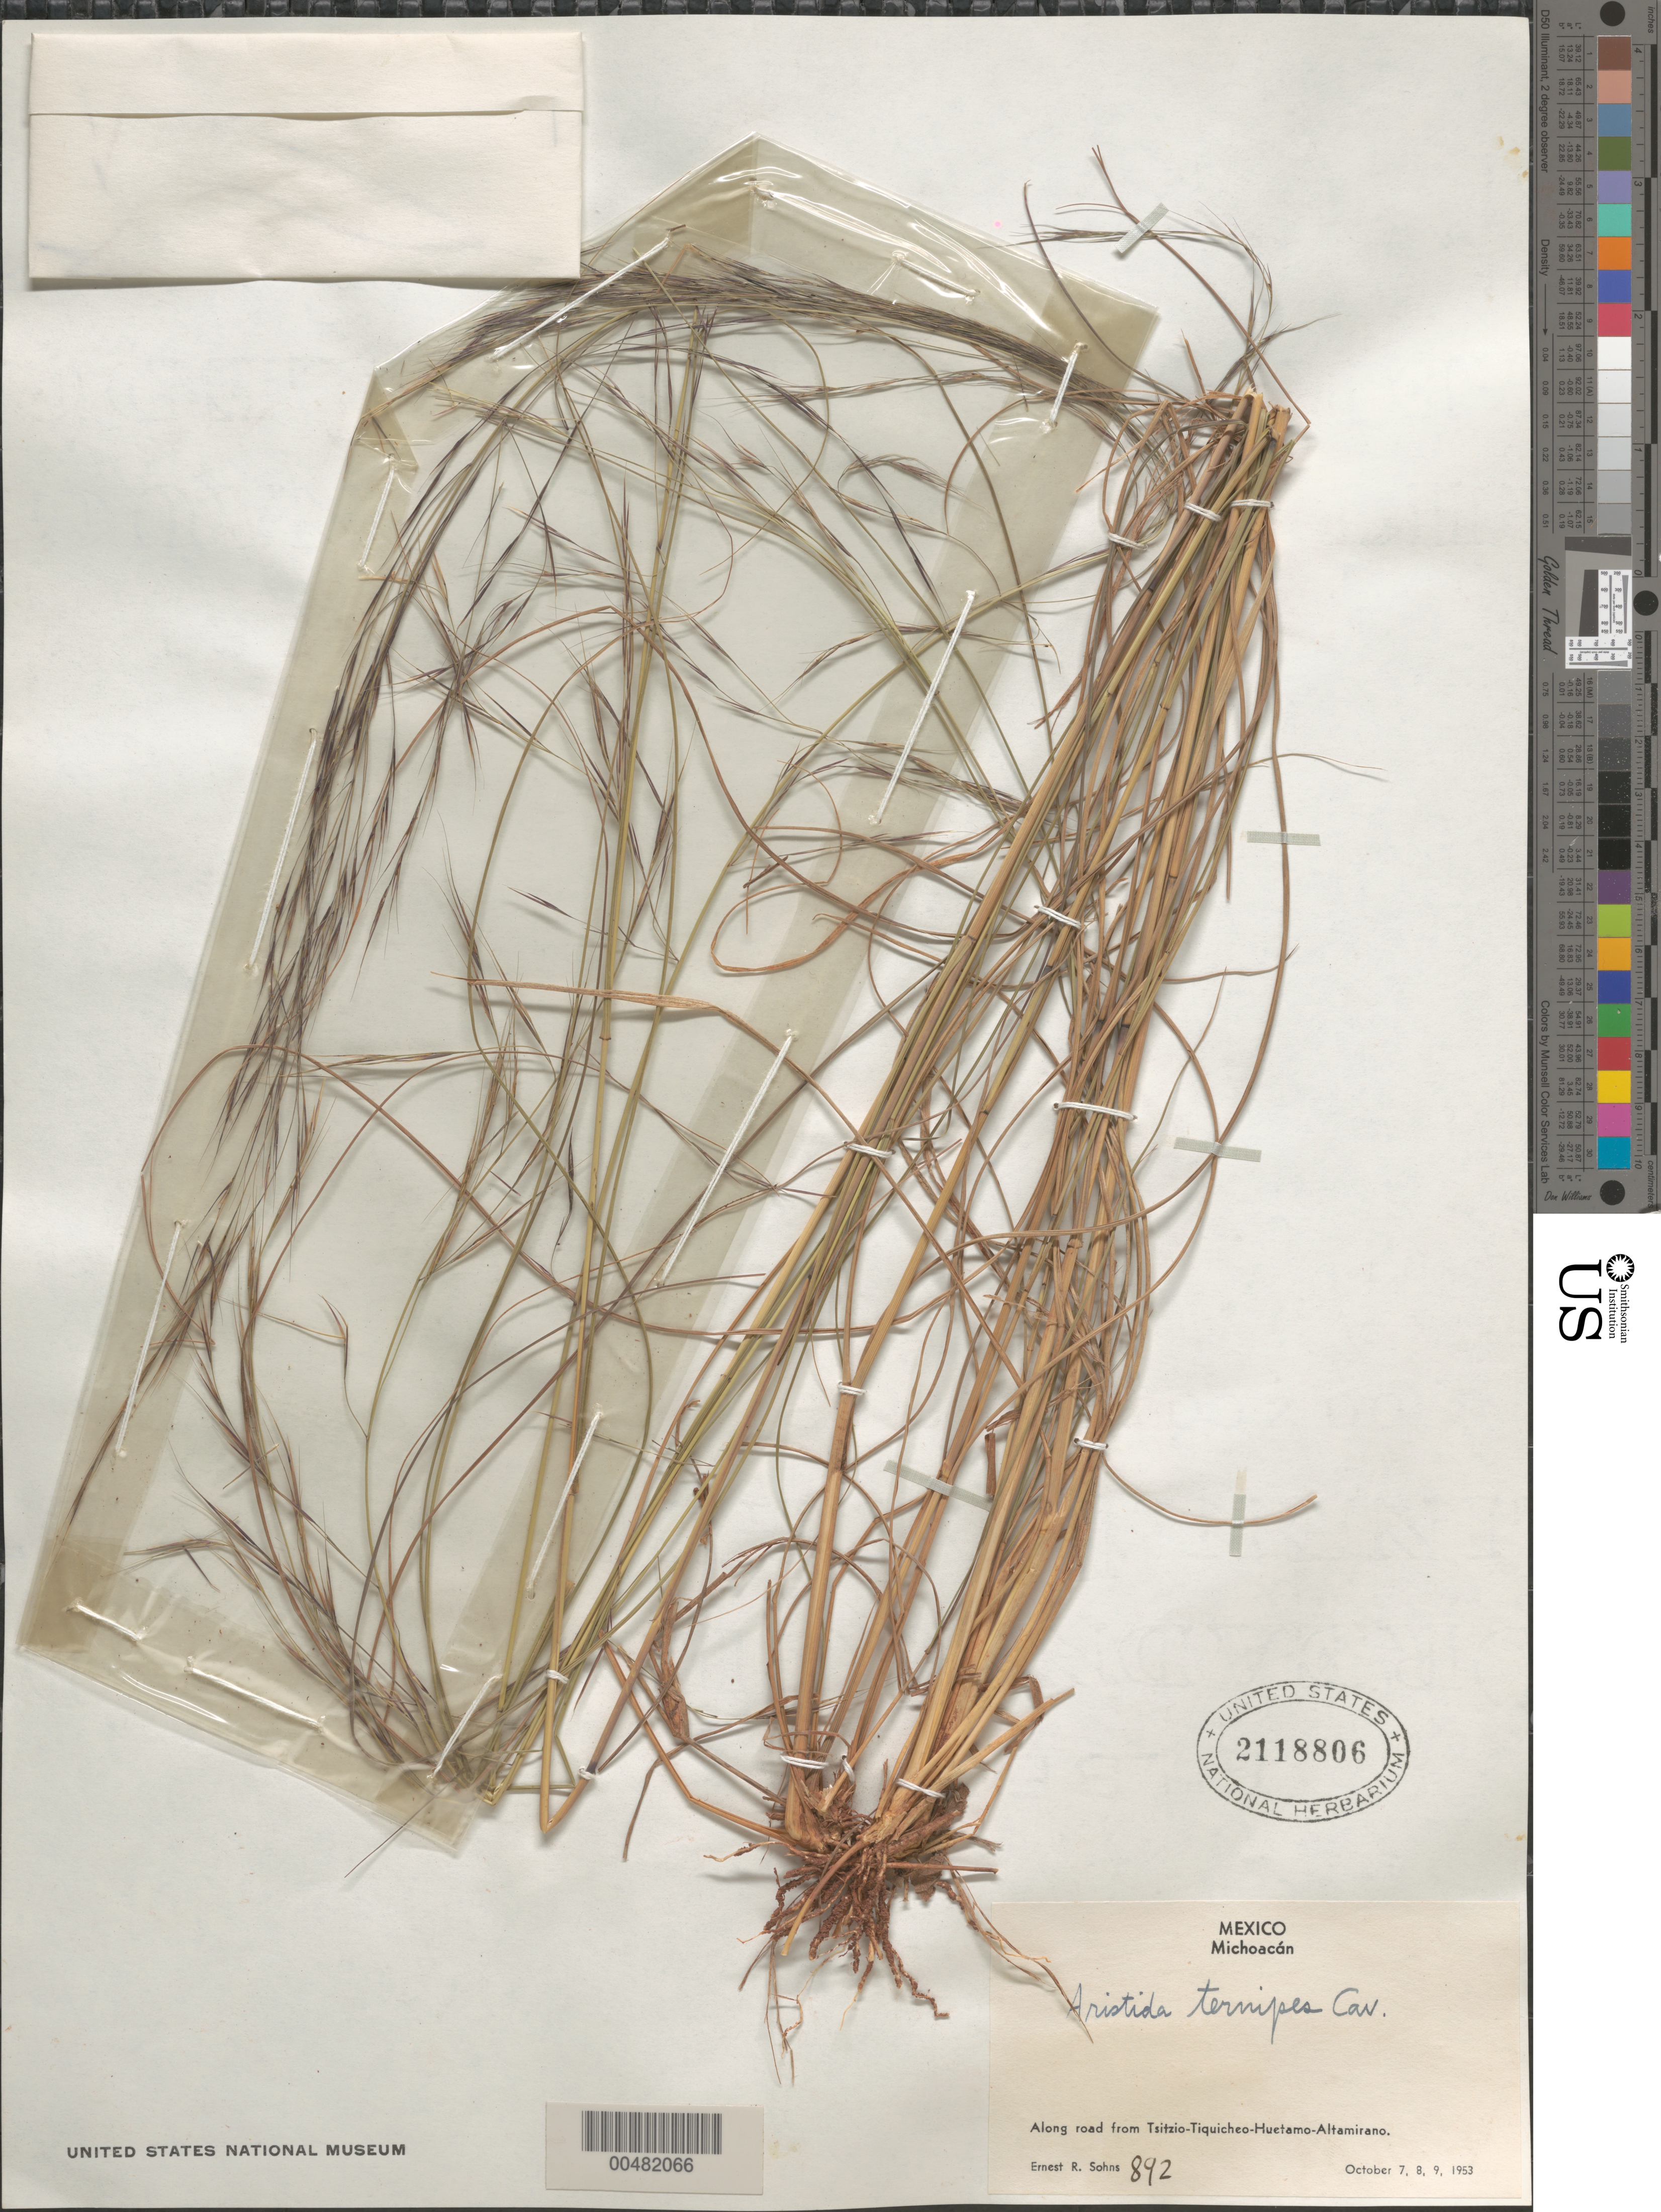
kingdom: Plantae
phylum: Tracheophyta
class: Liliopsida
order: Poales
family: Poaceae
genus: Aristida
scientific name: Aristida ternipes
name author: Cav.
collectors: E. R. Sohns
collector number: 892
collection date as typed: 7 Oct 1953 to 9 Oct 1953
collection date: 1953-10-07/1953-10-09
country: Mexico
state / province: Michoacán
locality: Along road from Tsitzio-Tiquicheo-Huetamo-Altamirano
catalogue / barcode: US 2118806